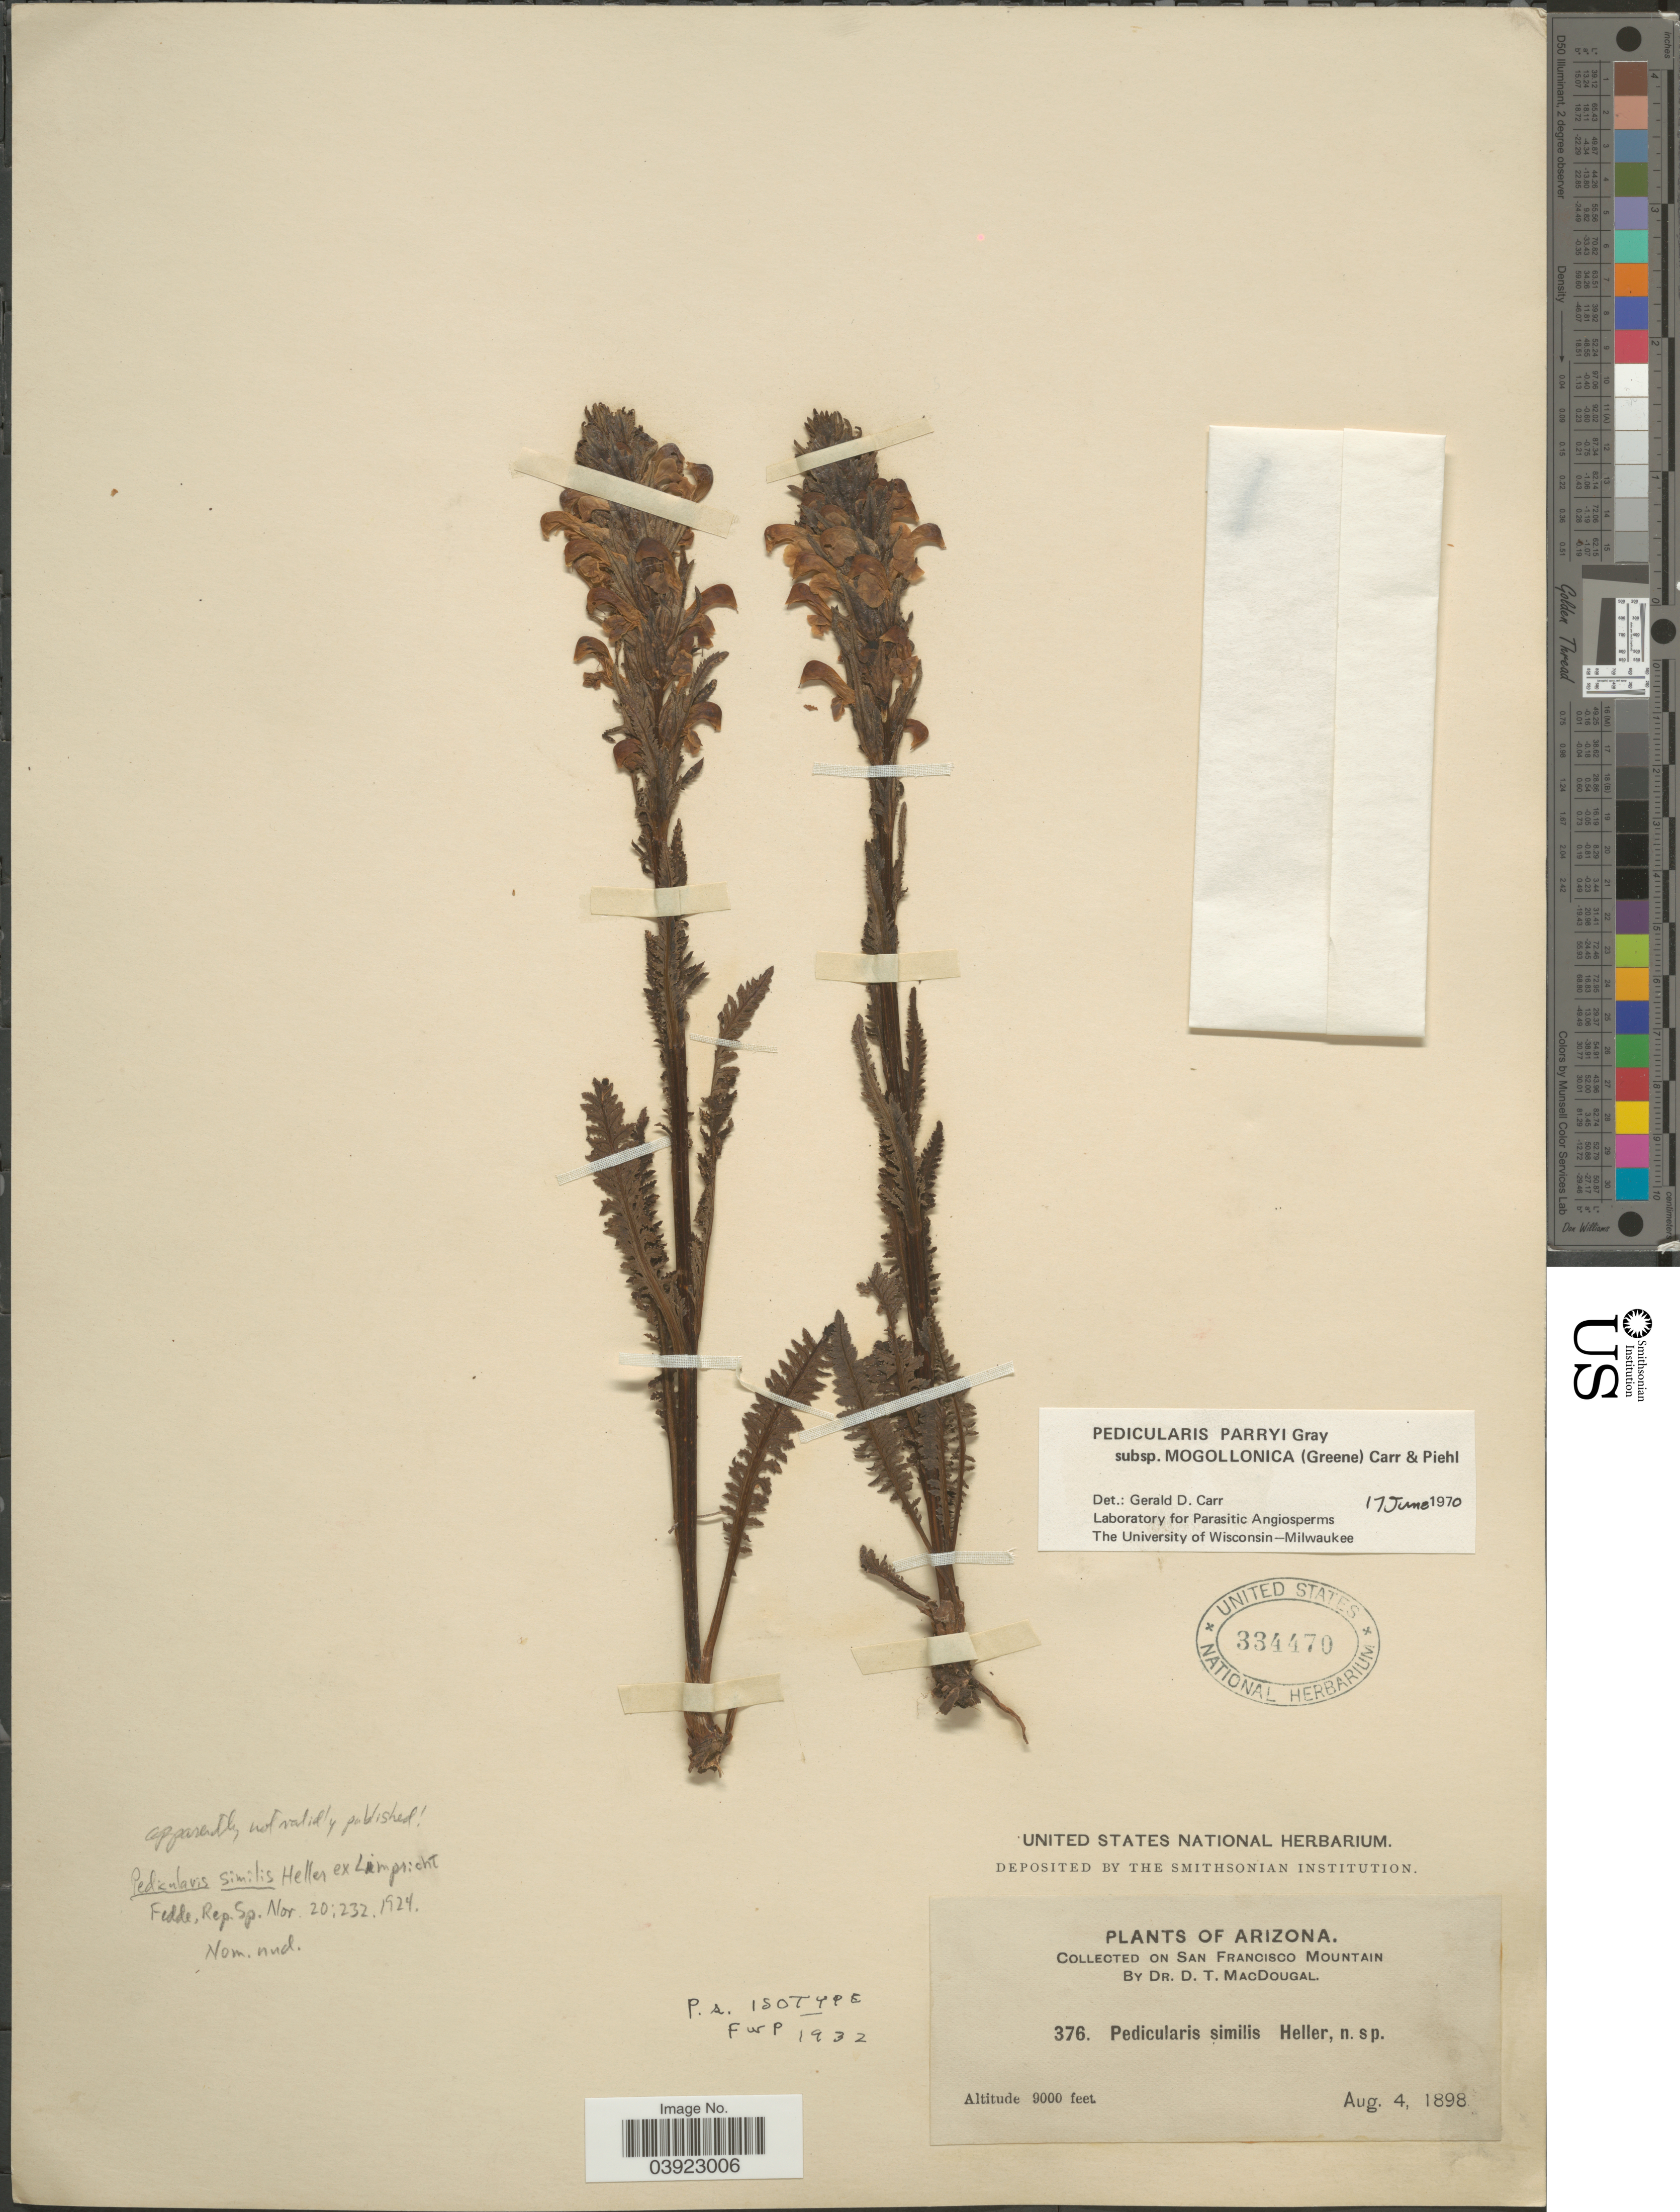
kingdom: Plantae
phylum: Tracheophyta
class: Magnoliopsida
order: Lamiales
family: Orobanchaceae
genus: Pedicularis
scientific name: Pedicularis parryi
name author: A. Gray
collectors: D. T. MacDougal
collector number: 376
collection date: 1898-08-04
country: United States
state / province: Arizona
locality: On San Francisco Mountain.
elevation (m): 2743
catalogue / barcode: US 334470